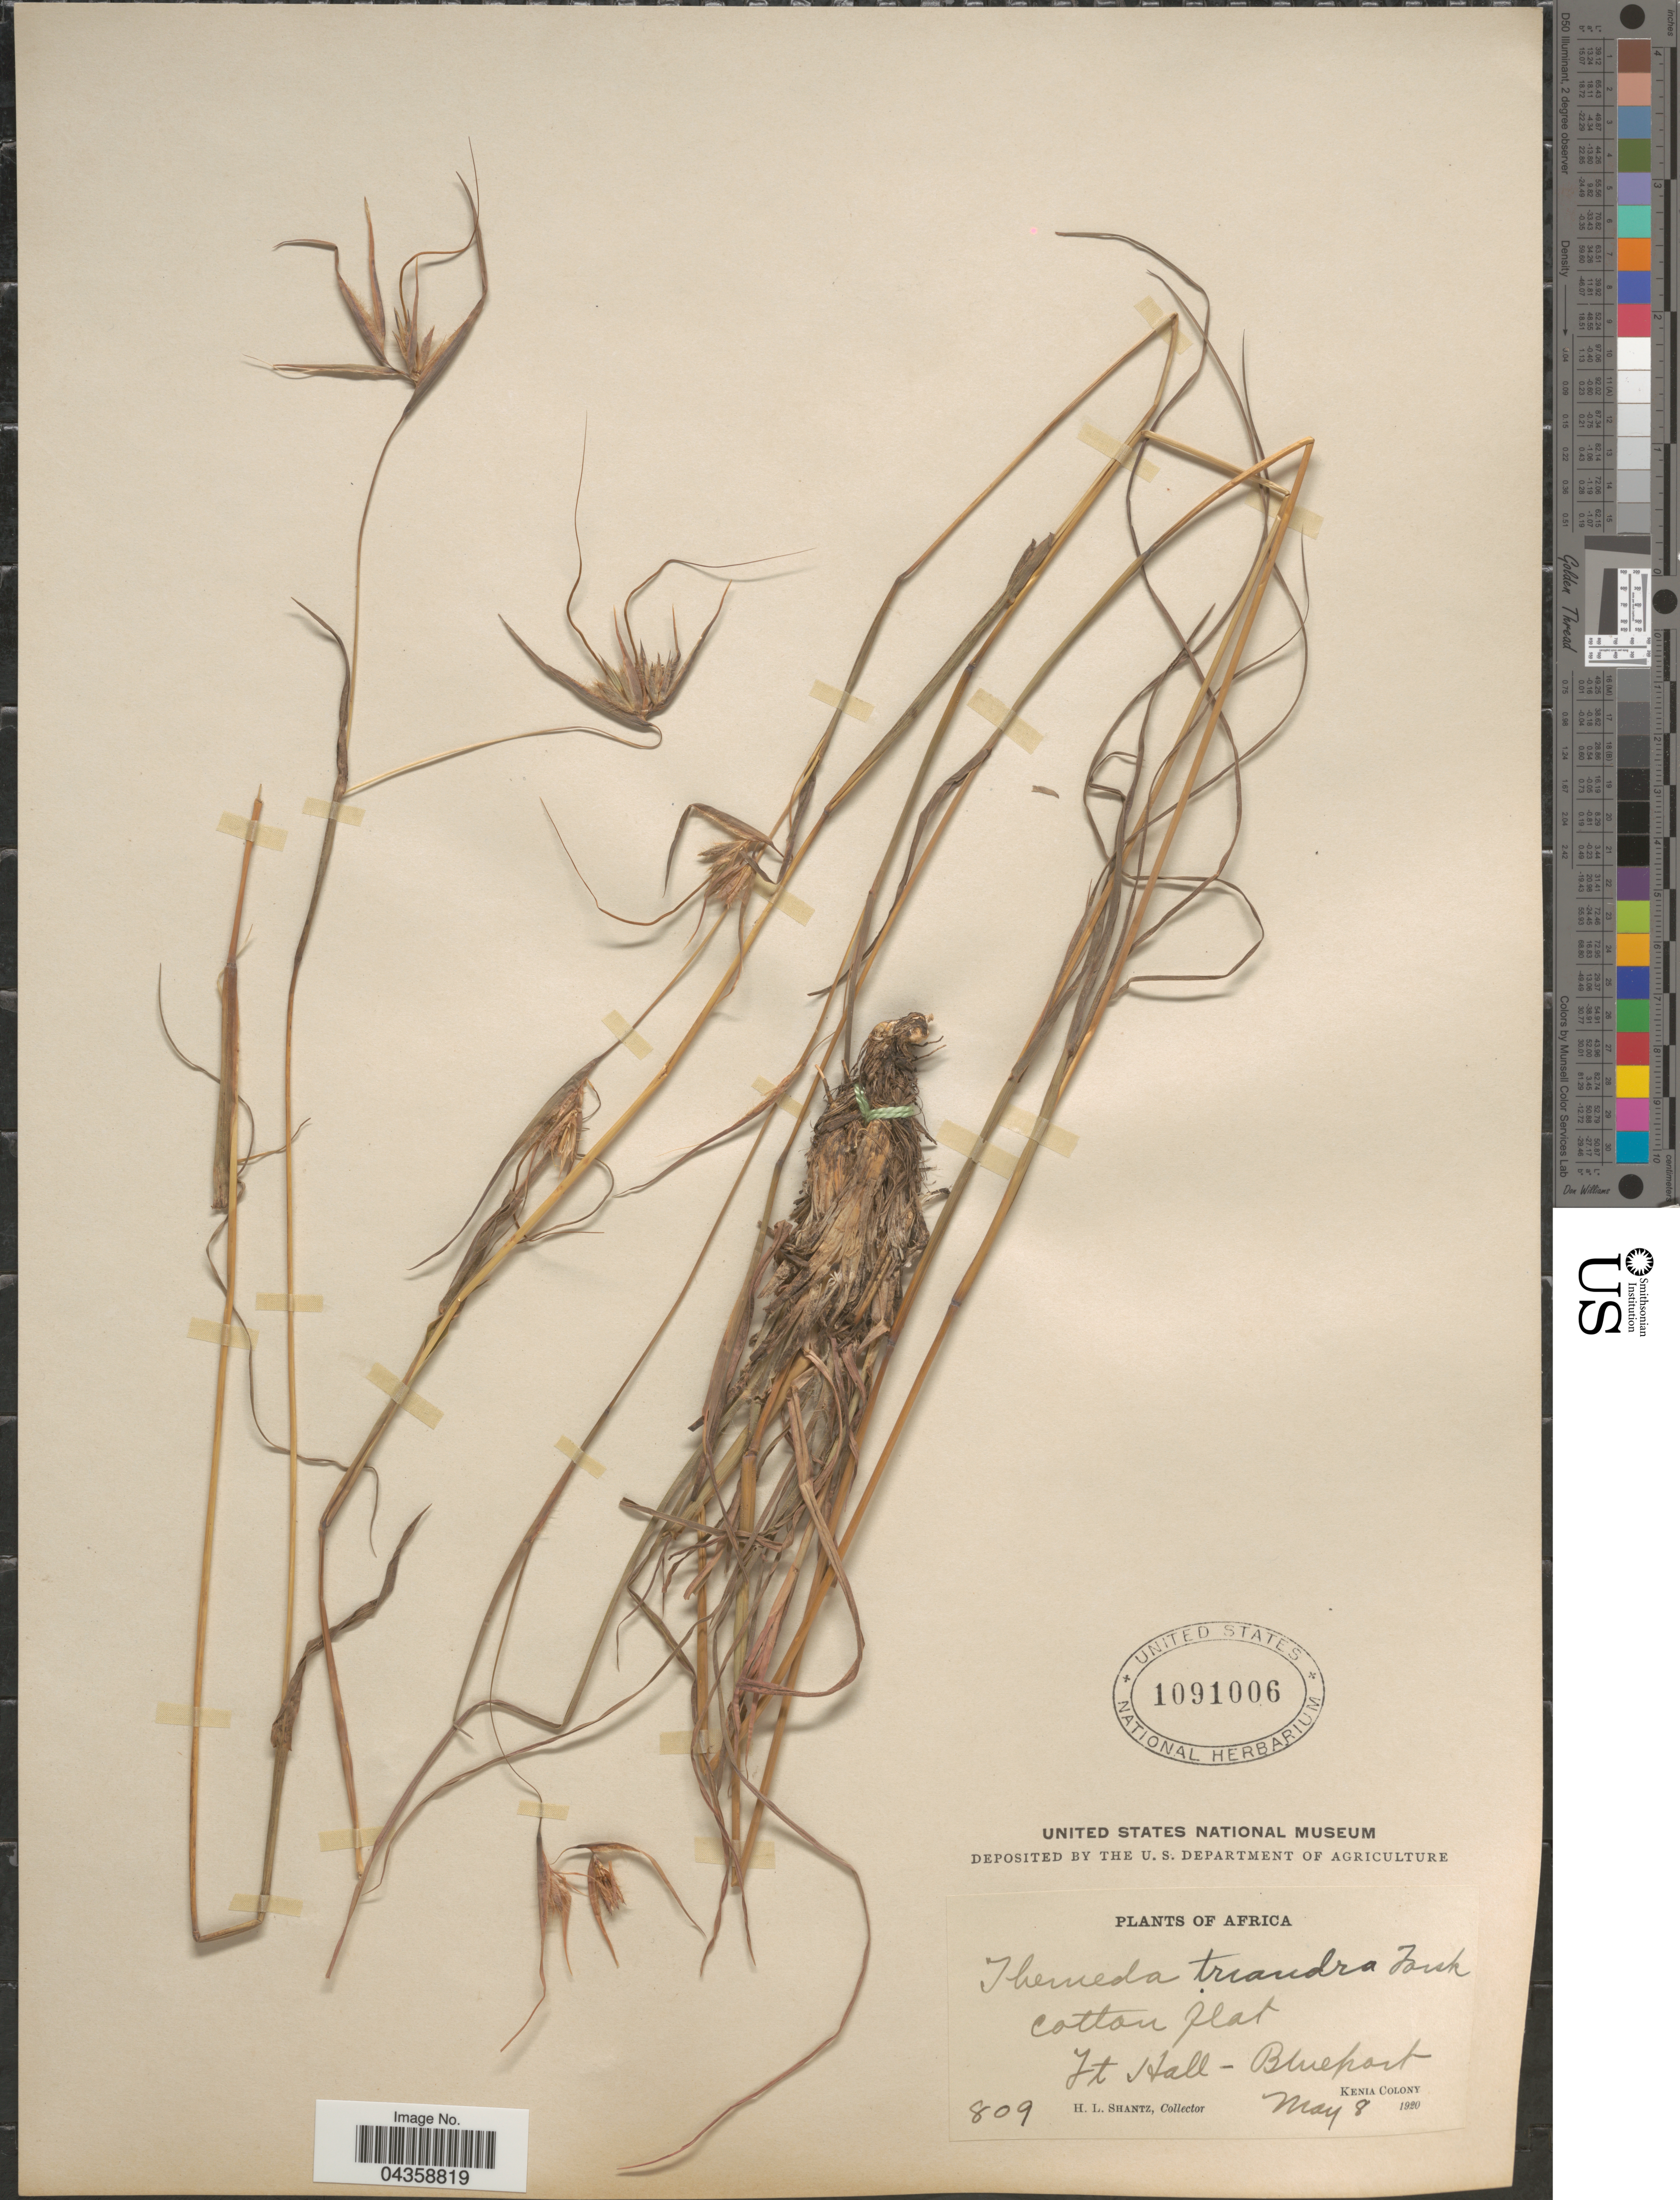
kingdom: Plantae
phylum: Tracheophyta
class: Liliopsida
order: Poales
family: Poaceae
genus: Themeda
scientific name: Themeda triandra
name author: Forssk.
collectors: H. Shantz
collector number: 809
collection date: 1920-05-08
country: Kenya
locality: Ft Hall - Blueport. Kenia Colony.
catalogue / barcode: US 1091006